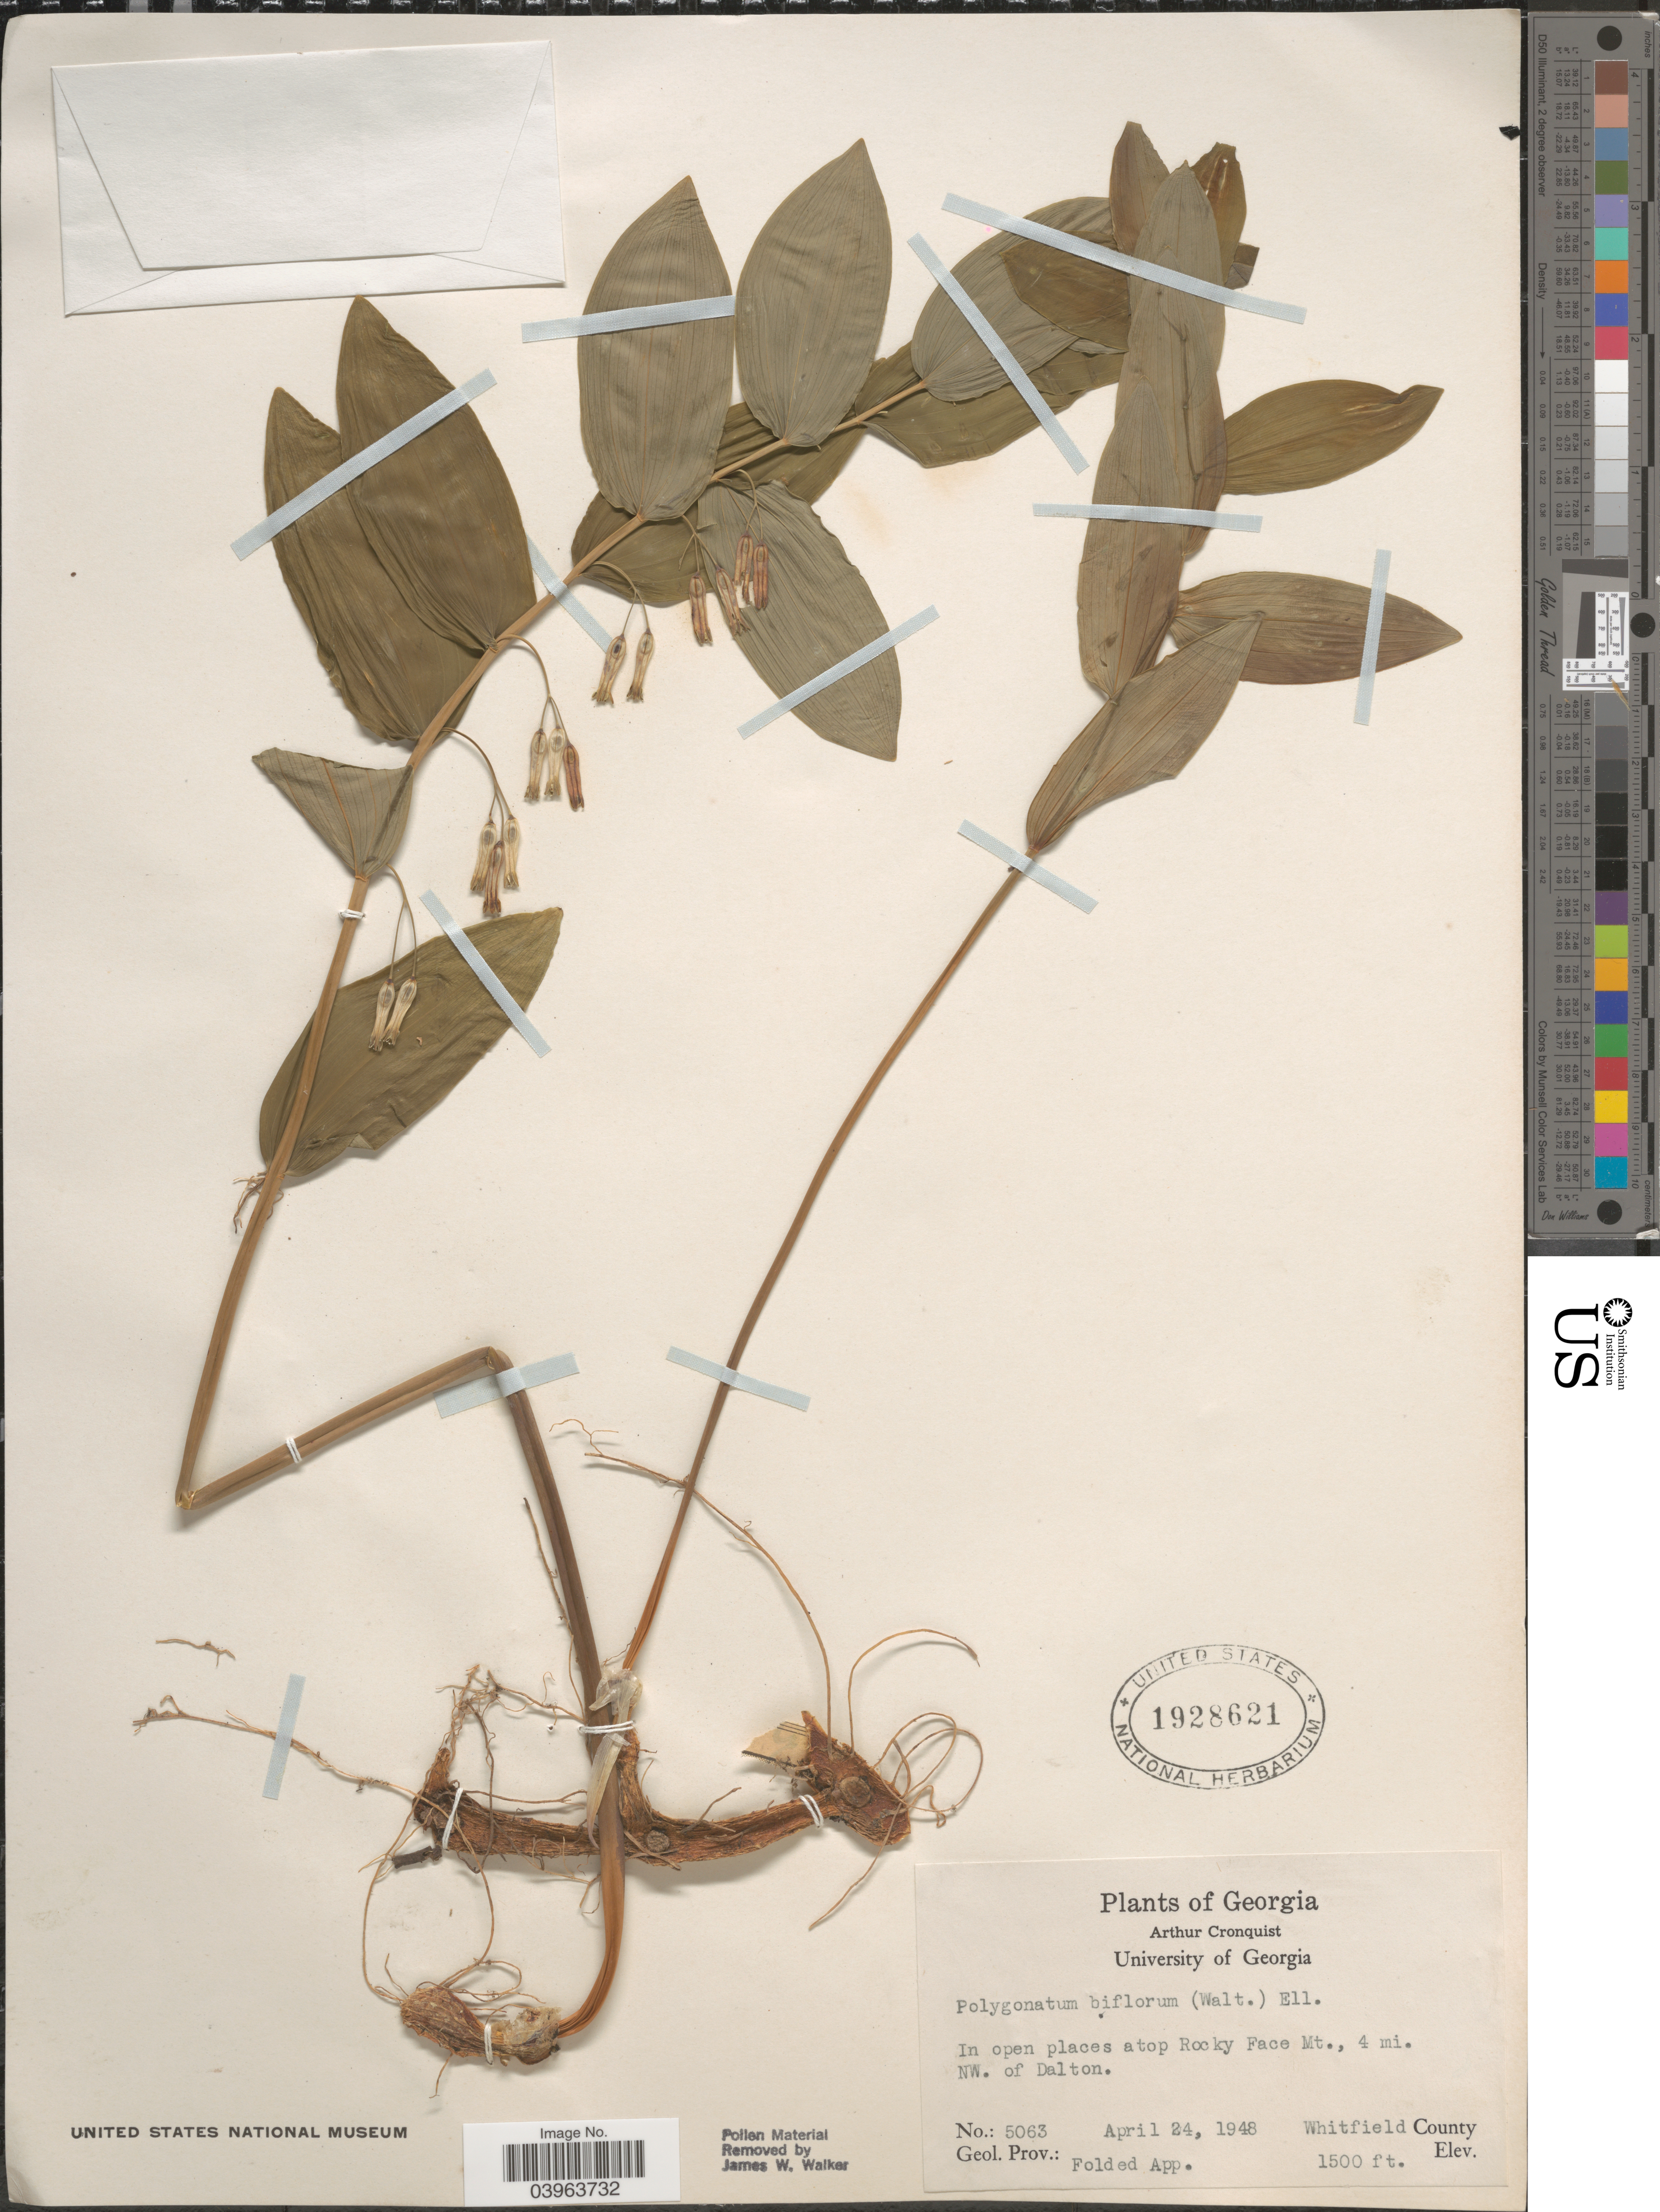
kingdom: Plantae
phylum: Tracheophyta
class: Liliopsida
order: Asparagales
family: Asparagaceae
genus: Polygonatum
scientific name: Polygonatum biflorum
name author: (Walter) Elliott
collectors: A. J. Cronquist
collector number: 5063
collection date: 1948-04-24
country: United States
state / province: Georgia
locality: In open places atop Rocky Face Mt., 4 mi. NW. of Dalton. Whitfield County. Geol. Prov.: Folded App. [unsure placement]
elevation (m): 457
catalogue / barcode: US 1928621